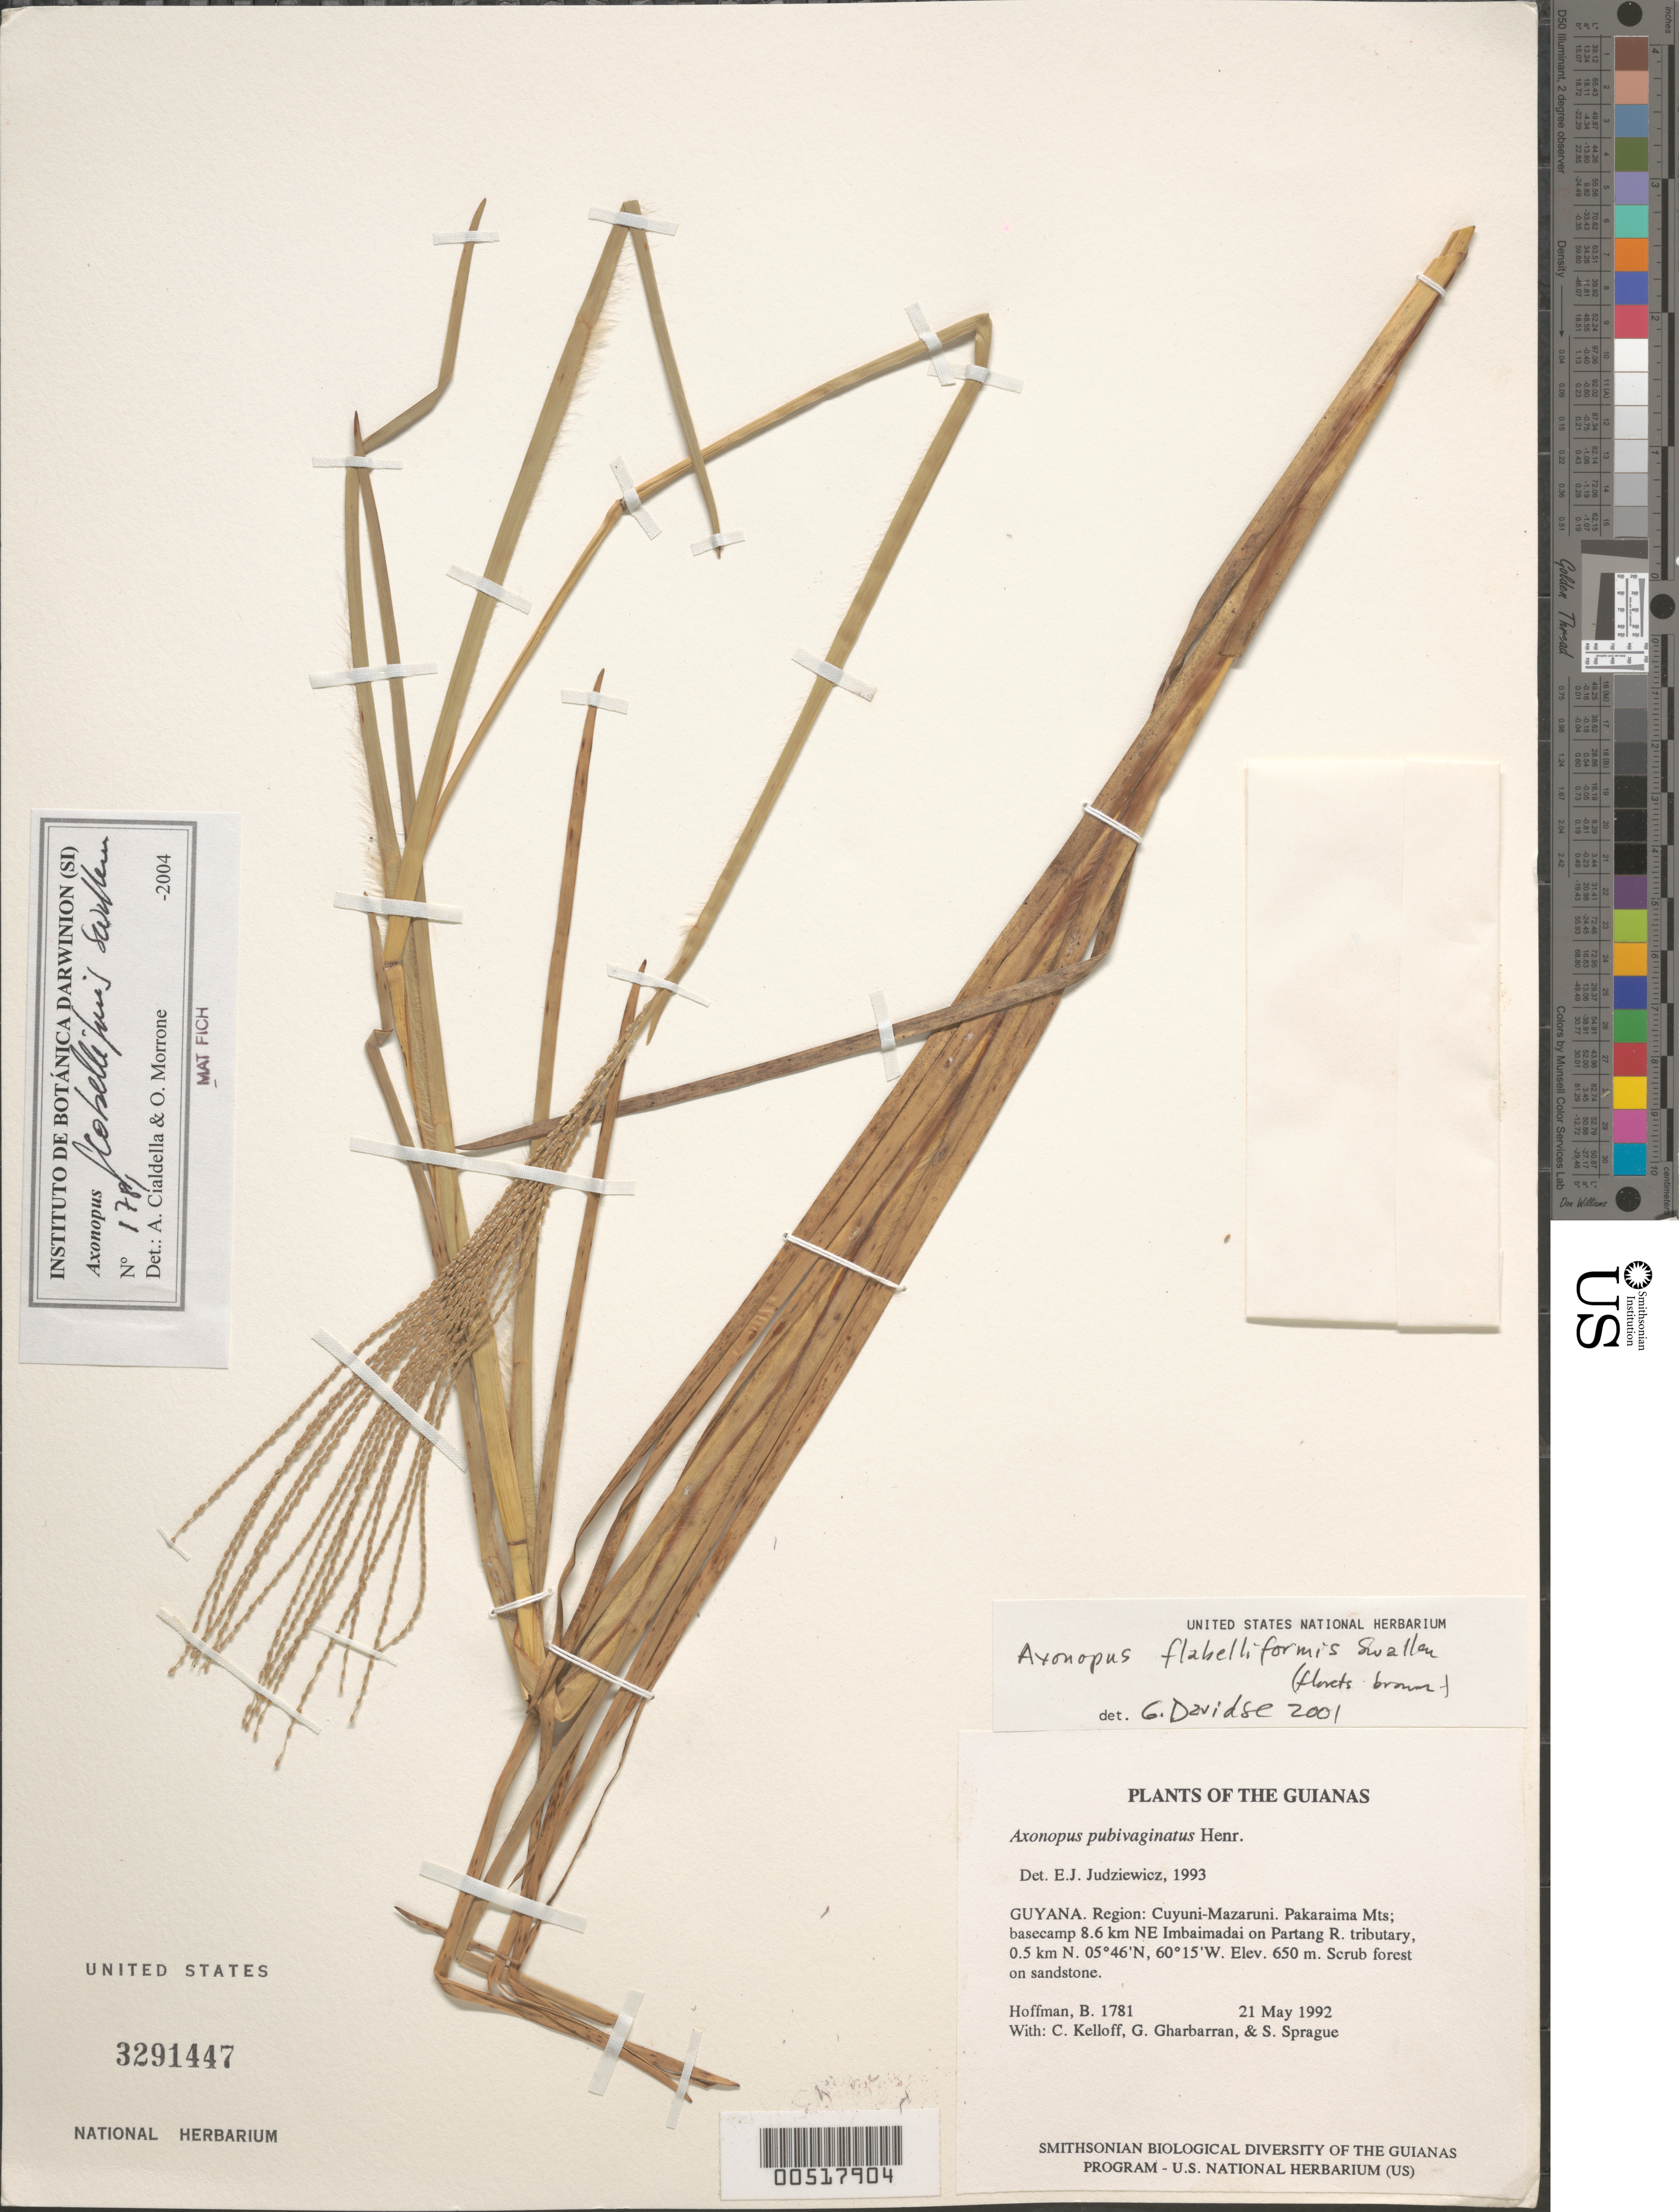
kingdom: Plantae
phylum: Tracheophyta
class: Liliopsida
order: Poales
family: Poaceae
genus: Axonopus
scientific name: Axonopus flabelliformis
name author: Swallen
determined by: Davidse, Gerrit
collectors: B. Hoffman, C. L. Kelloff, G. Gharbarran & S. Sprague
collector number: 1781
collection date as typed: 21 May 1992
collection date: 1992-05-21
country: Guyana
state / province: Cuyuni-Mazaruni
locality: Pakaraima Mts; basecamp 8.6 km NE Imbaimadai on Partang River tributary, 0.5 km N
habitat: Scrub forest on sandstone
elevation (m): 650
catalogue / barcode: US 3291447